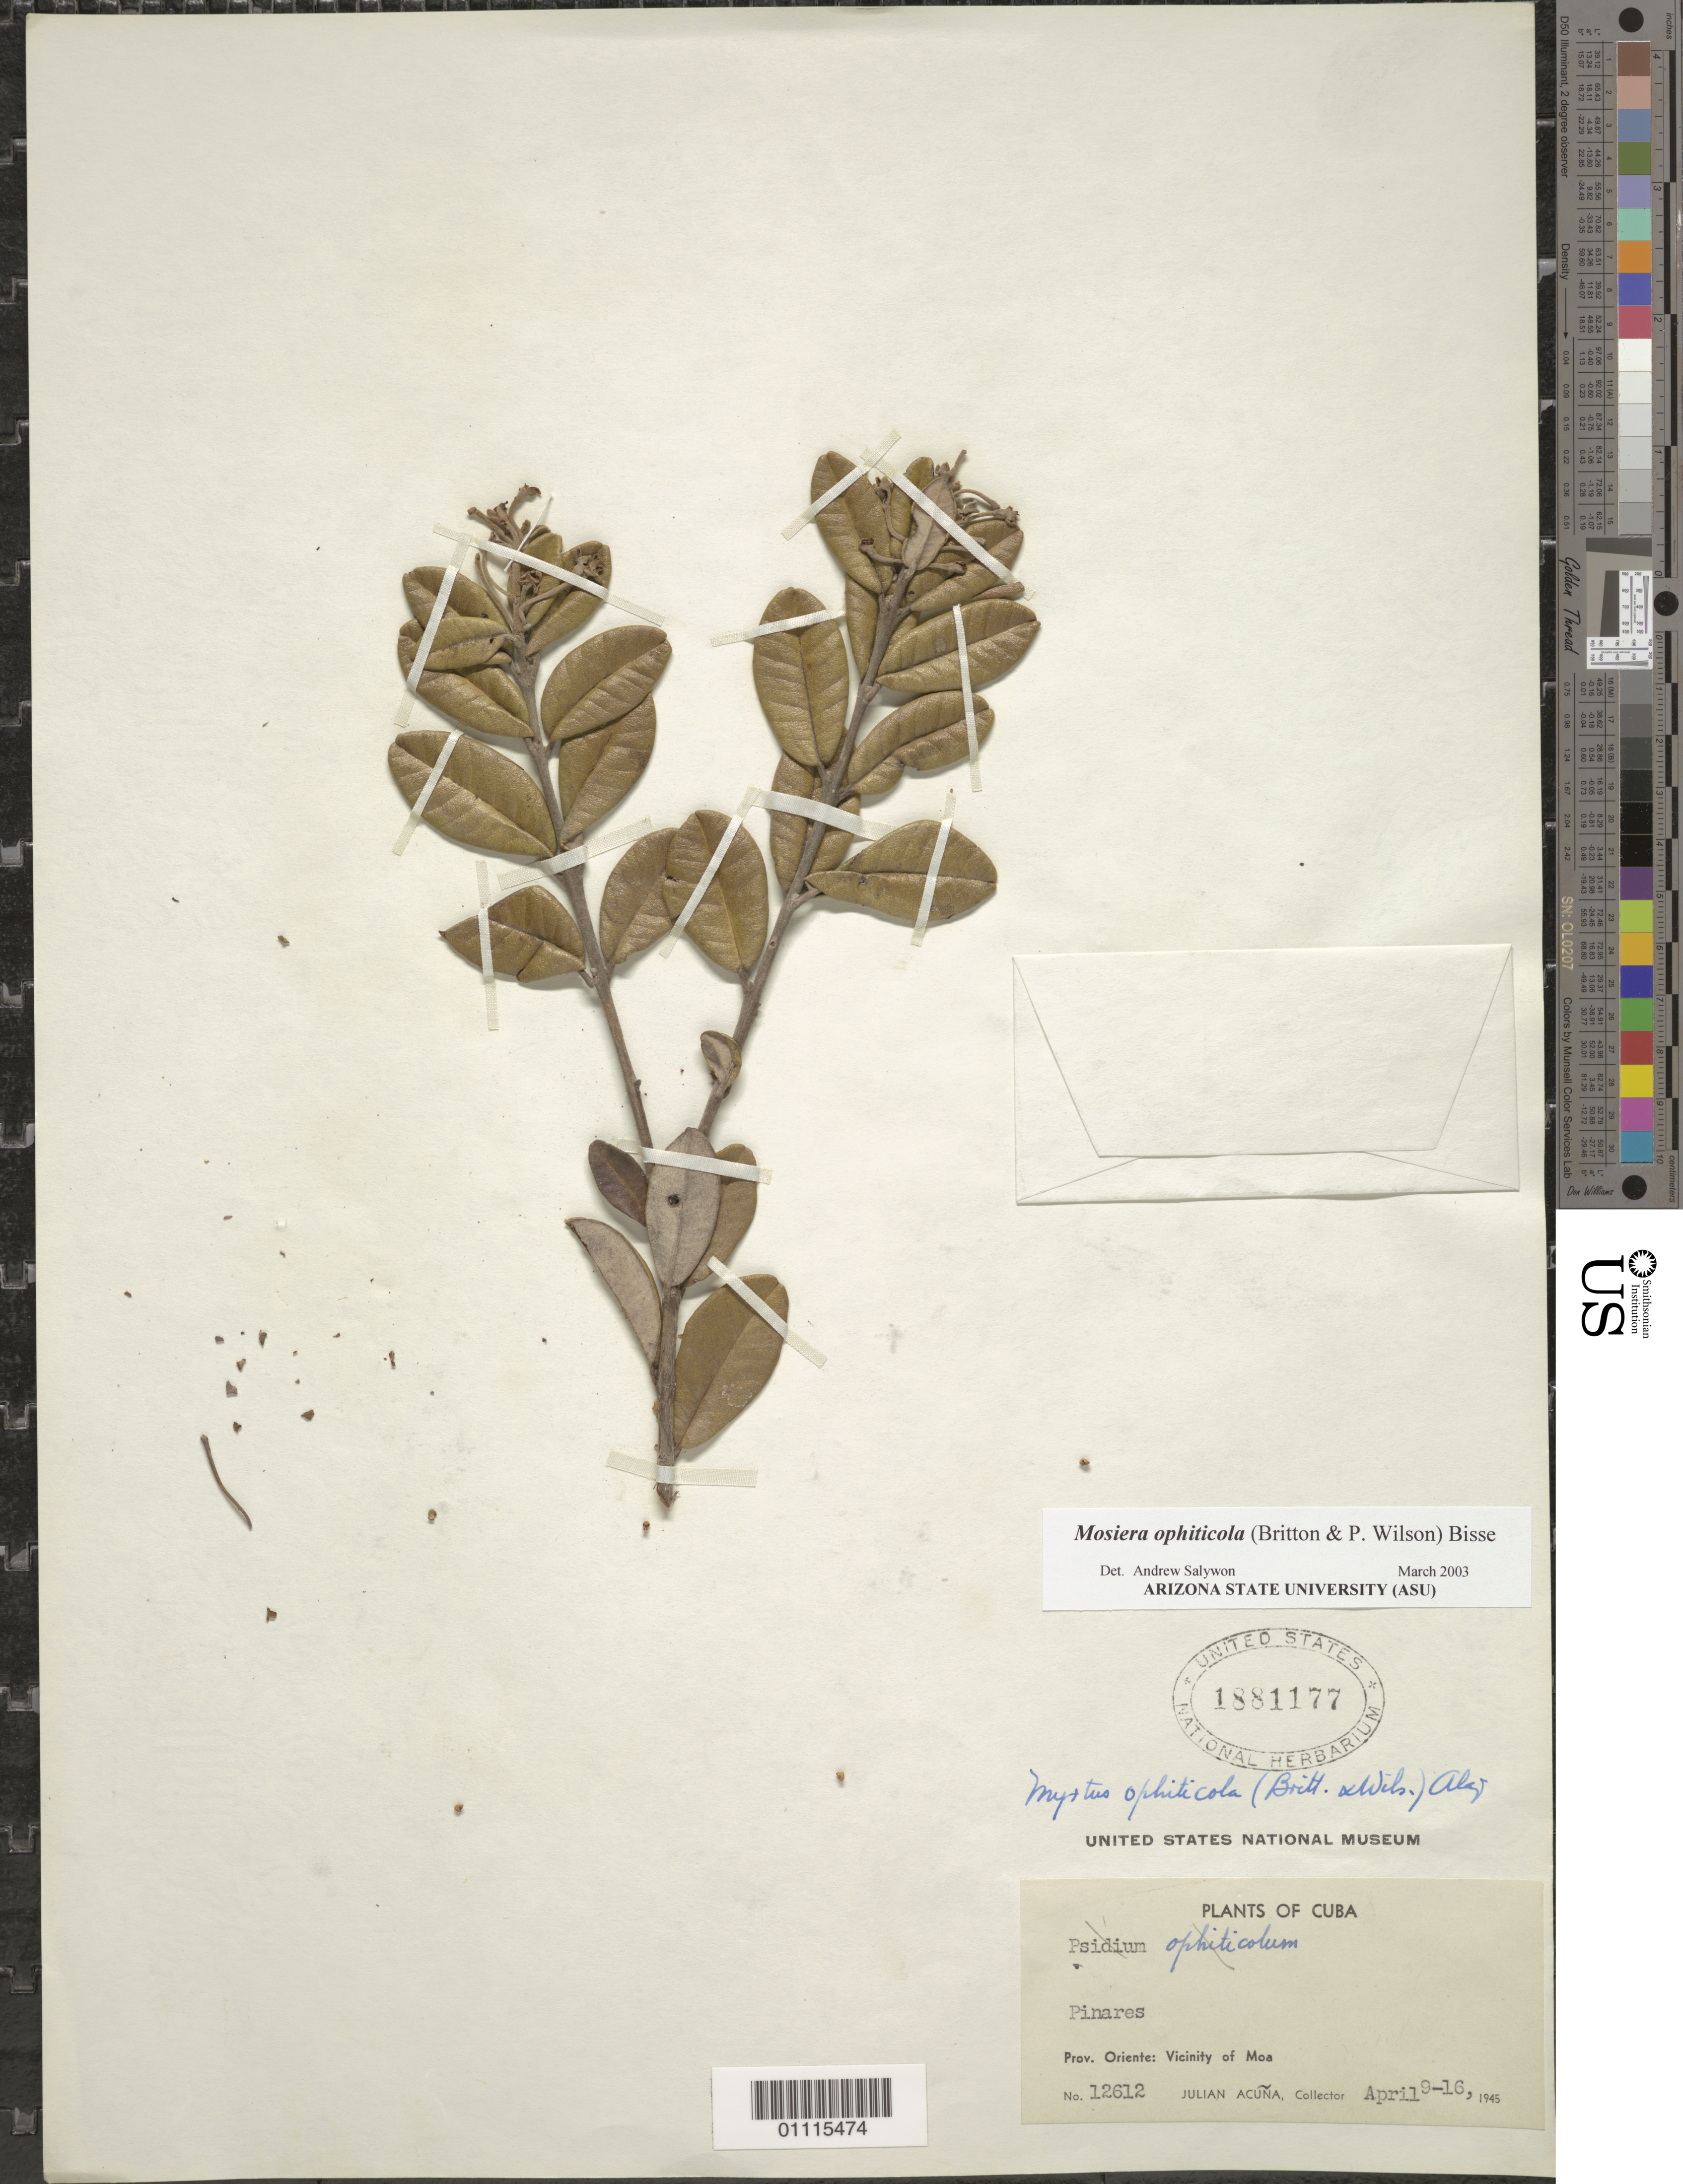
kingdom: Plantae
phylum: Tracheophyta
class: Magnoliopsida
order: Myrtales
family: Myrtaceae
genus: Mosiera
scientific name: Mosiera ophiticola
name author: (Britton & P. Wilson) Bisse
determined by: Salywon, A. M., (ASU)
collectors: J. Acuña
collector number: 12612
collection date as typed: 9 Apr 1945 to 16 Apr 1945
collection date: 1945-04-09/1945-04-16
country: Cuba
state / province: Holguín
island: Cuba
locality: Moa vicinity, Pinares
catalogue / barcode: US 1881177